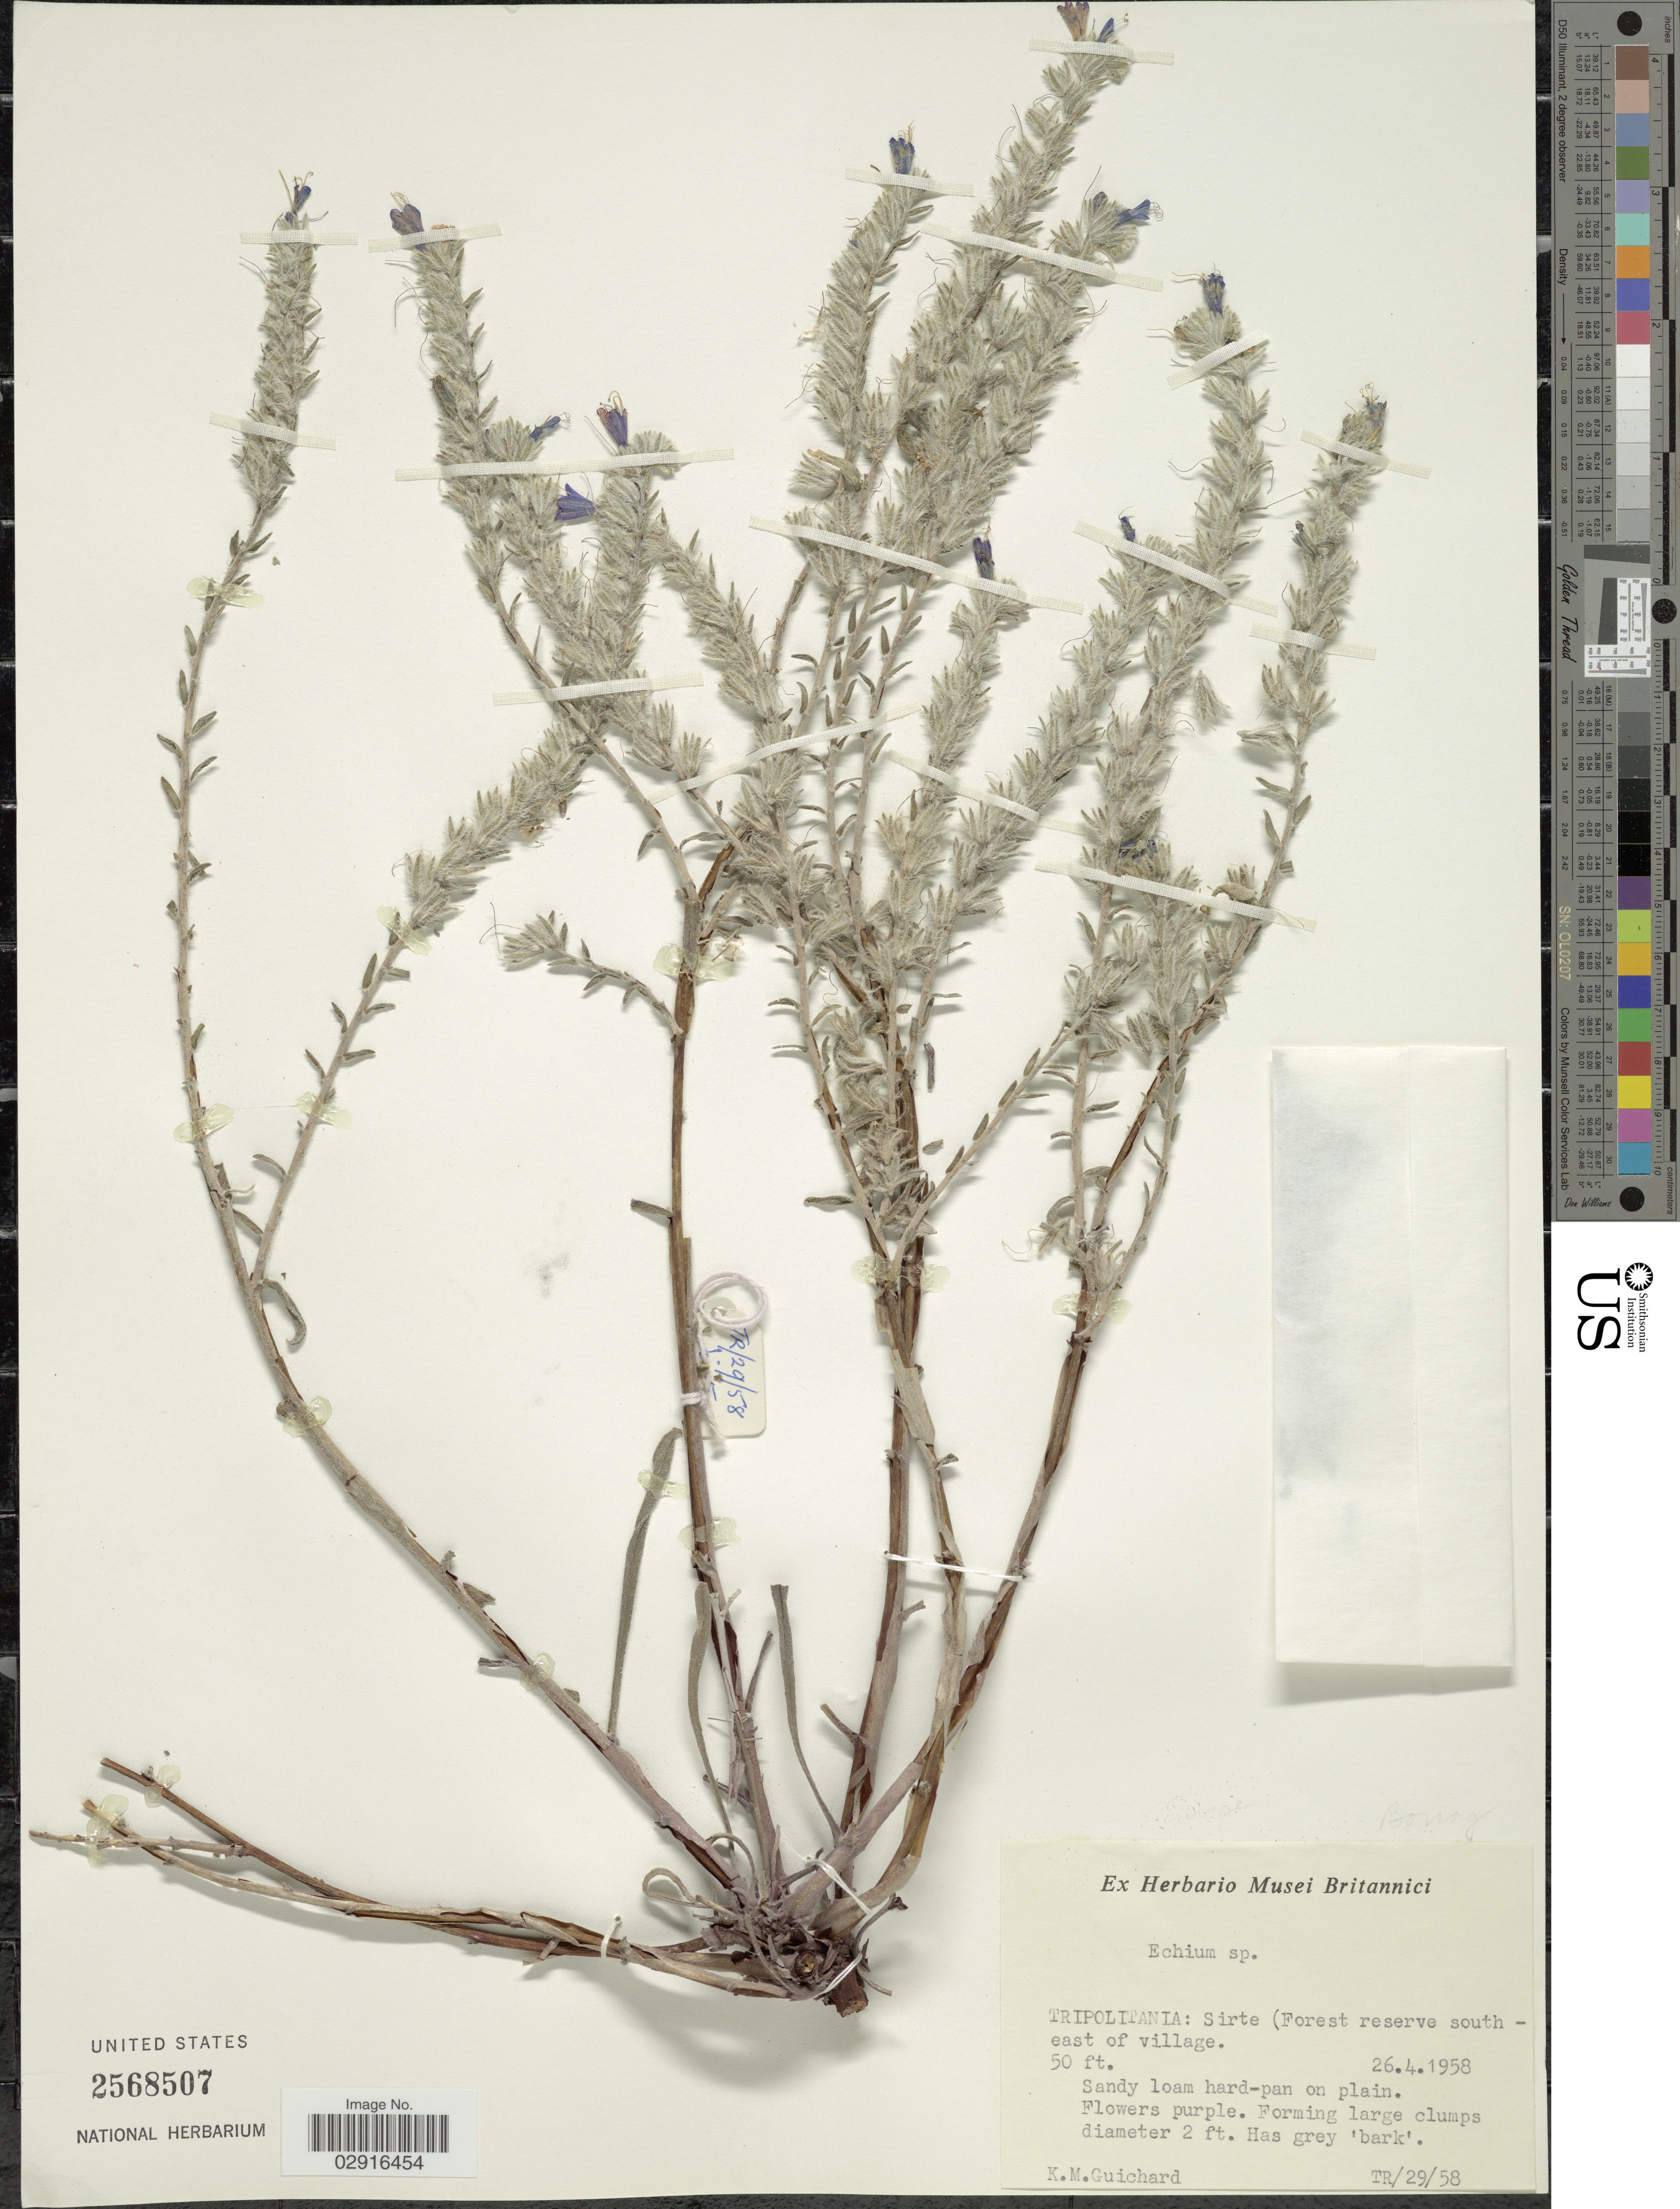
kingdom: Plantae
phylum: Tracheophyta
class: Magnoliopsida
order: Boraginales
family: Boraginaceae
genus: Echium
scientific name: Echium sp.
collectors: K. Guichard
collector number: TR/29/58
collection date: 1958-04-26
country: Libya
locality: Tripolitania: Sirte. Forest reserve south-east of village.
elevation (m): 15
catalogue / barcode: US 2568507